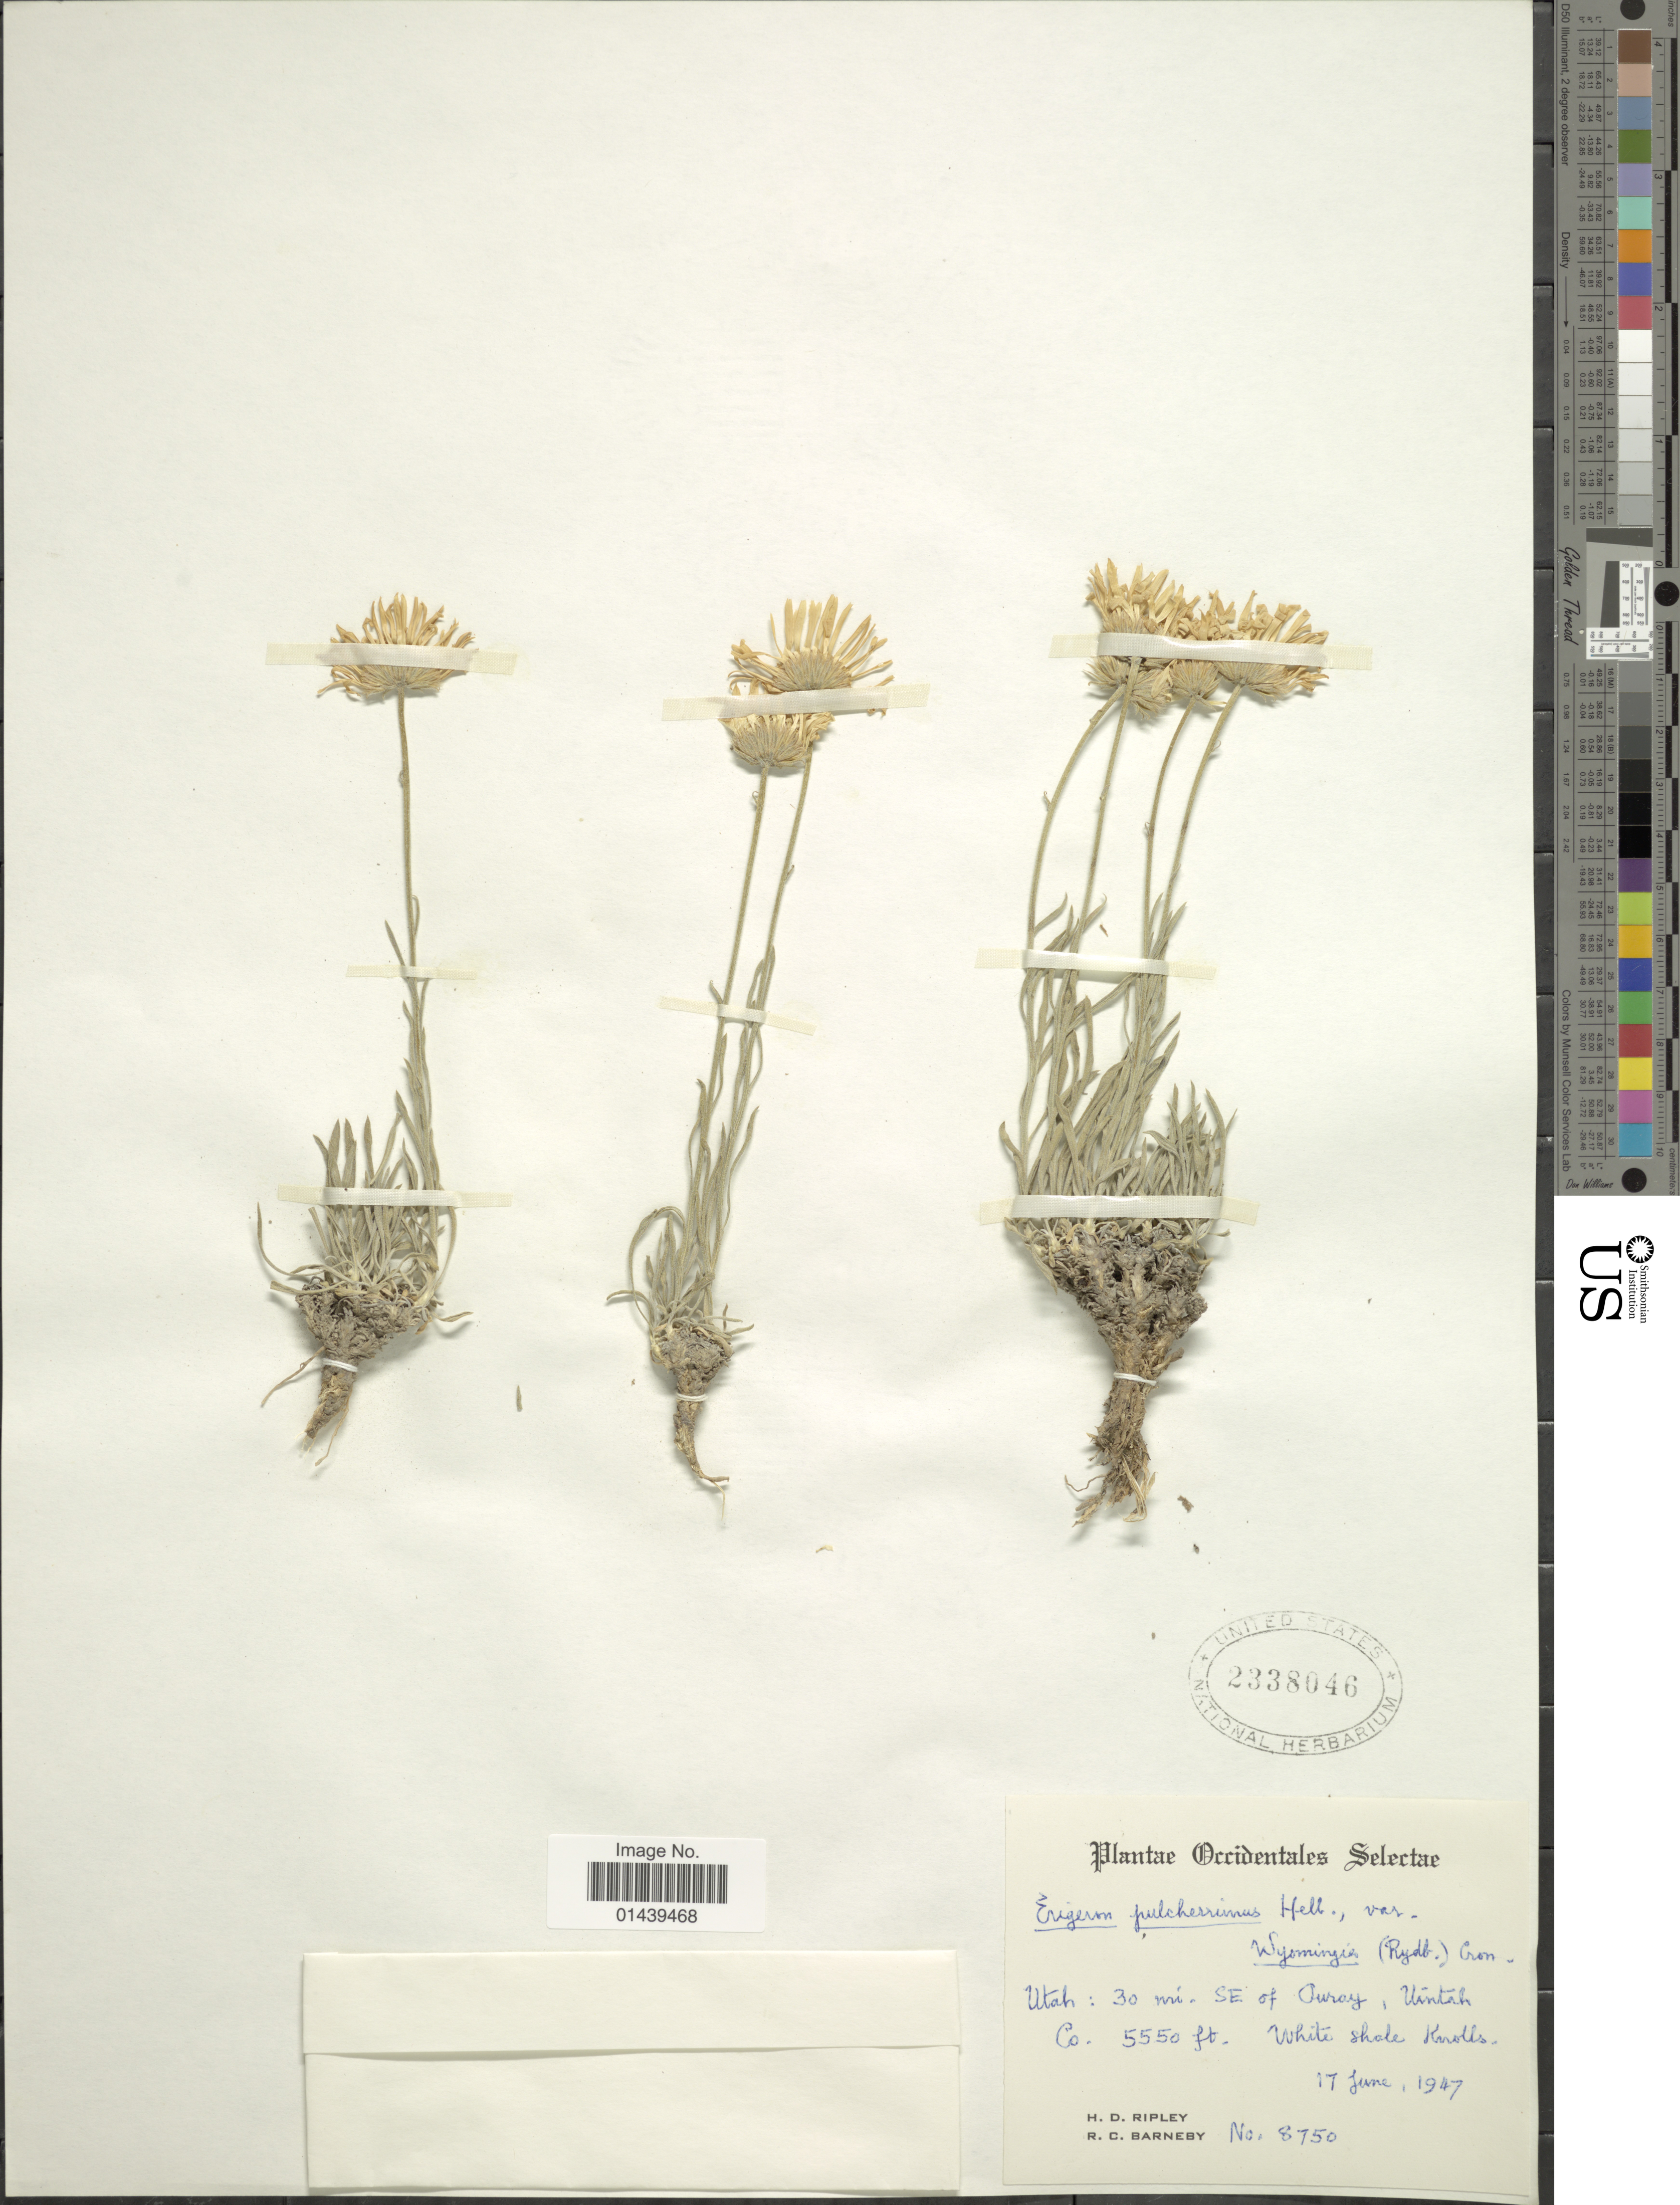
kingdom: Plantae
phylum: Tracheophyta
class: Magnoliopsida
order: Asterales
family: Asteraceae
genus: Erigeron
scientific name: Erigeron pulcherrimus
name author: A. Heller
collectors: H. Ripley & R. C. Barneby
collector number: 8750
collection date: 1947-06-17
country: United States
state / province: Utah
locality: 30 mi. SE of Ouray, Uintah Co.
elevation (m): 1692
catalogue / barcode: US 2338046